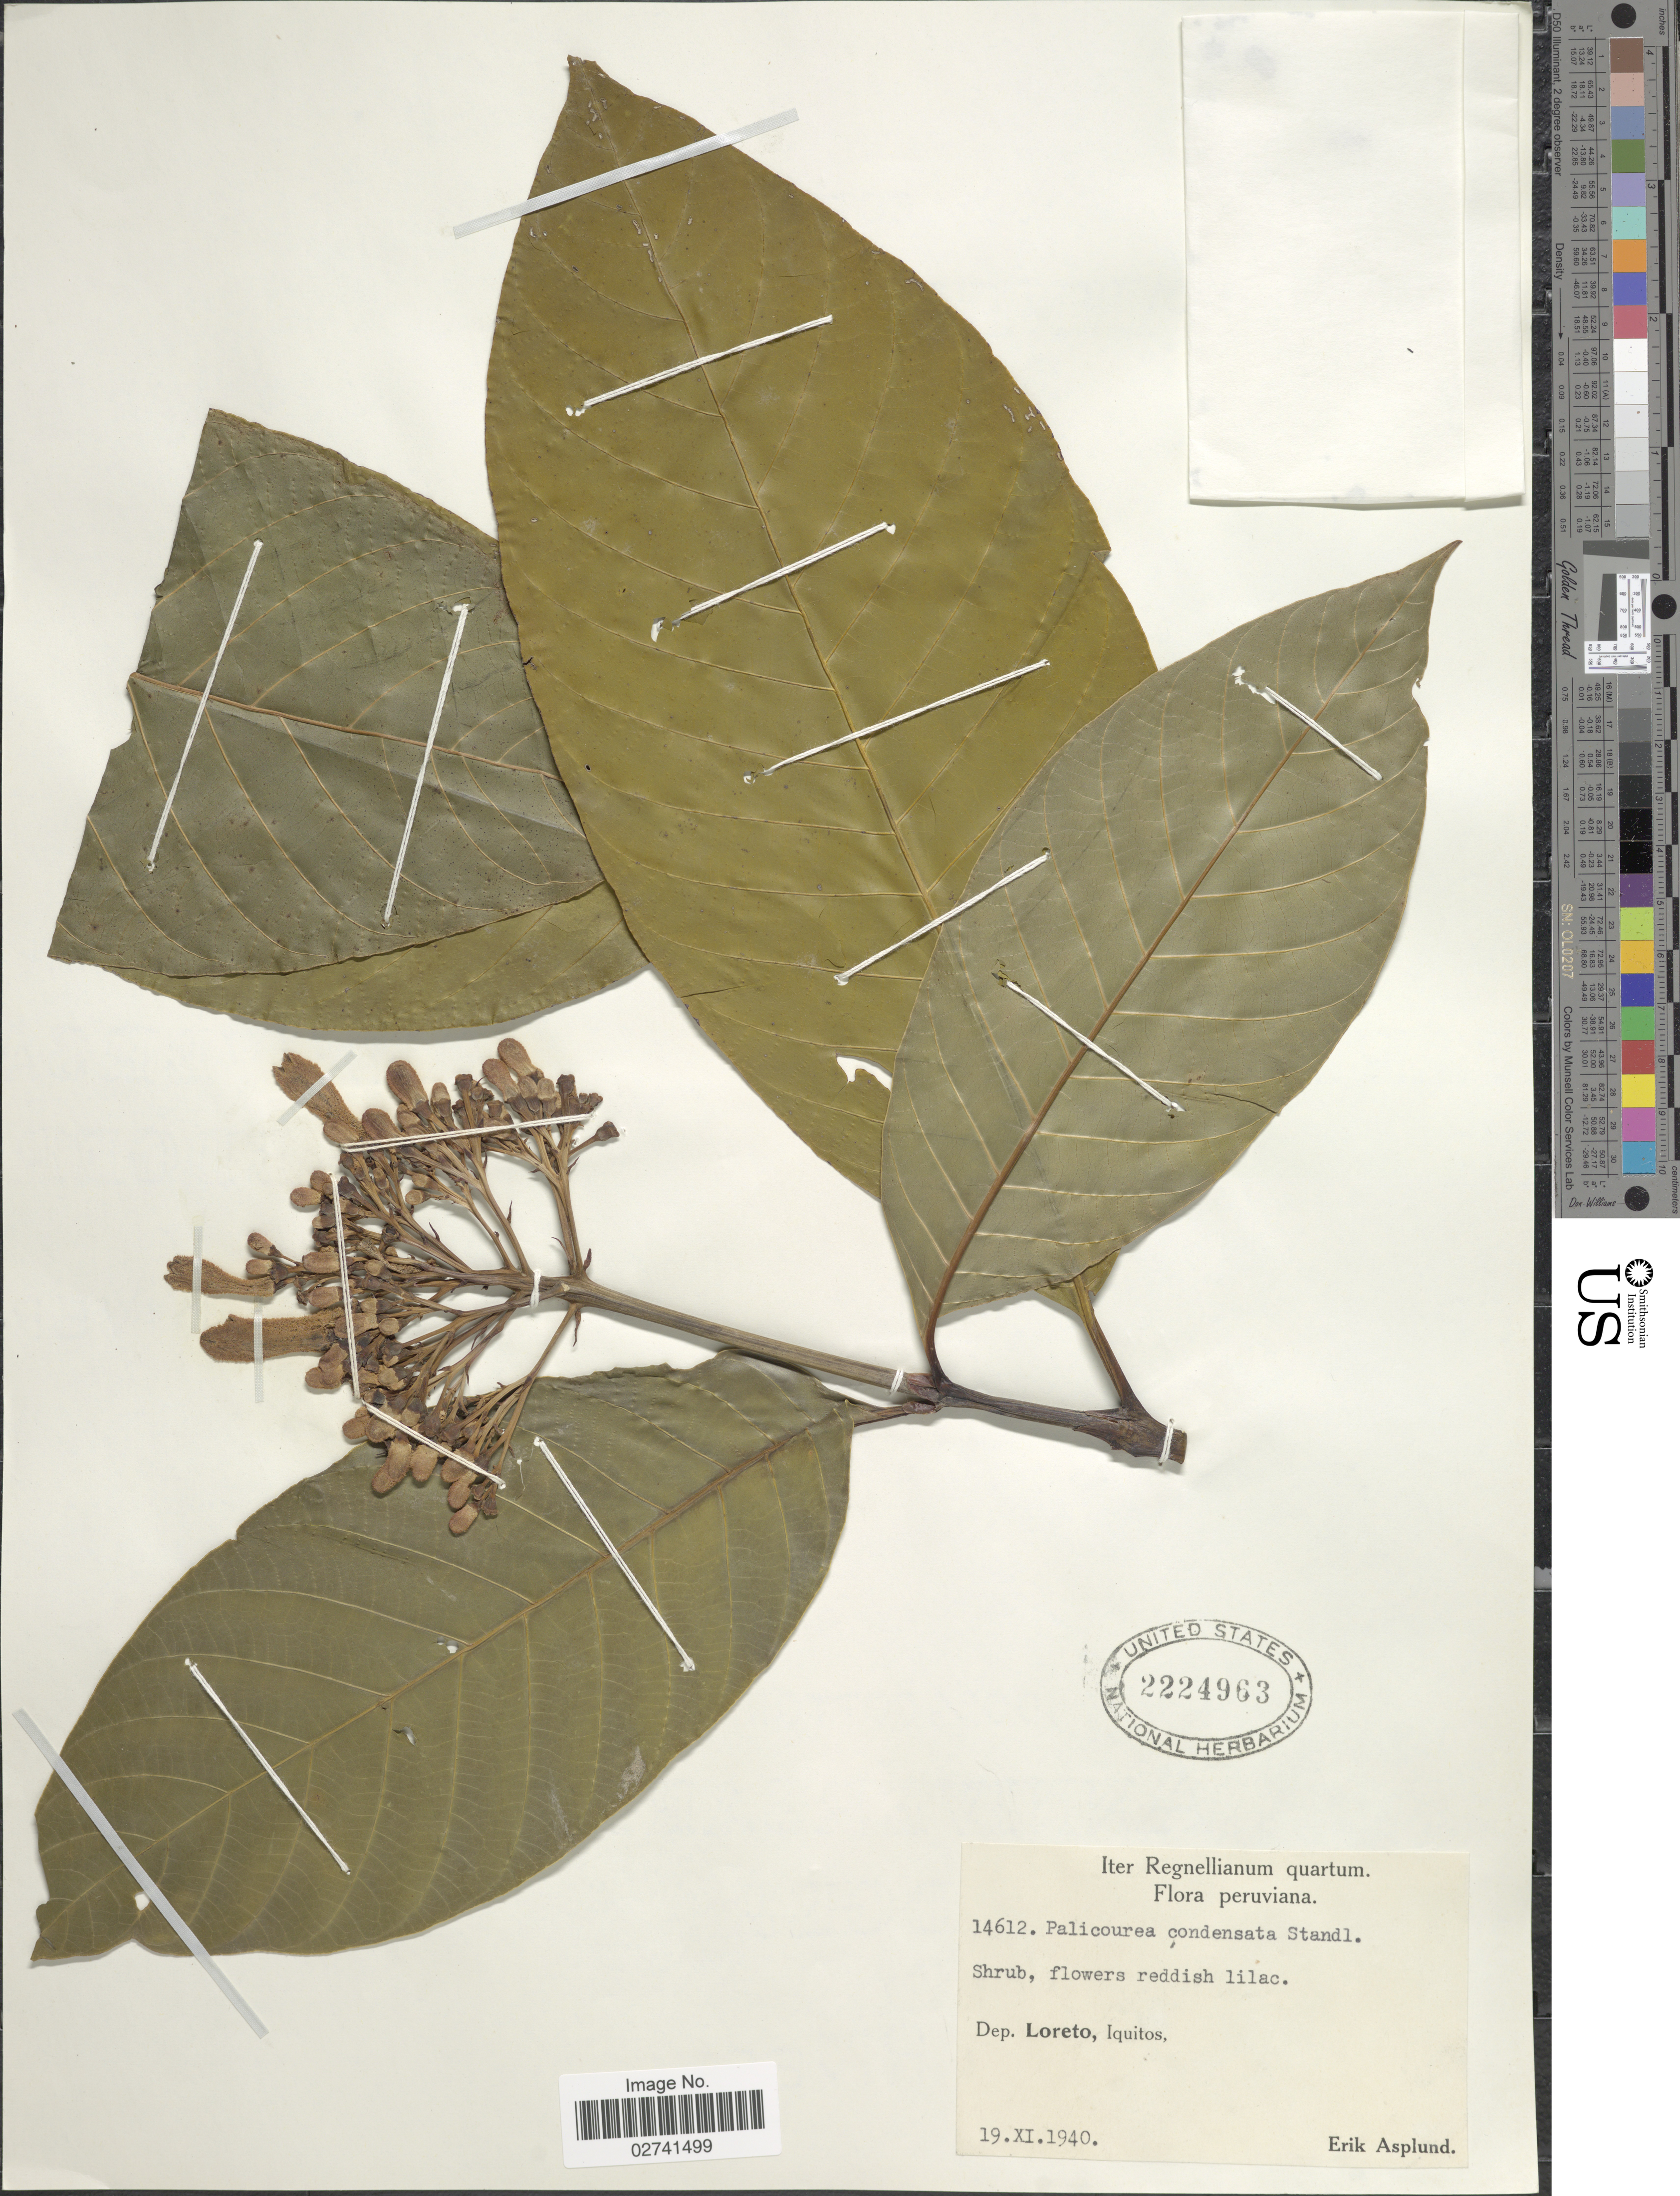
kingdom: Plantae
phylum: Tracheophyta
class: Magnoliopsida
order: Gentianales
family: Rubiaceae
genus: Palicourea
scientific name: Palicourea lasiantha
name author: Krause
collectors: E. Asplund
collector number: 14612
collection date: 1940-11-19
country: Peru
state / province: Loreto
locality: Dep. Loreto, Iquitos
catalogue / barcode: US 2224963